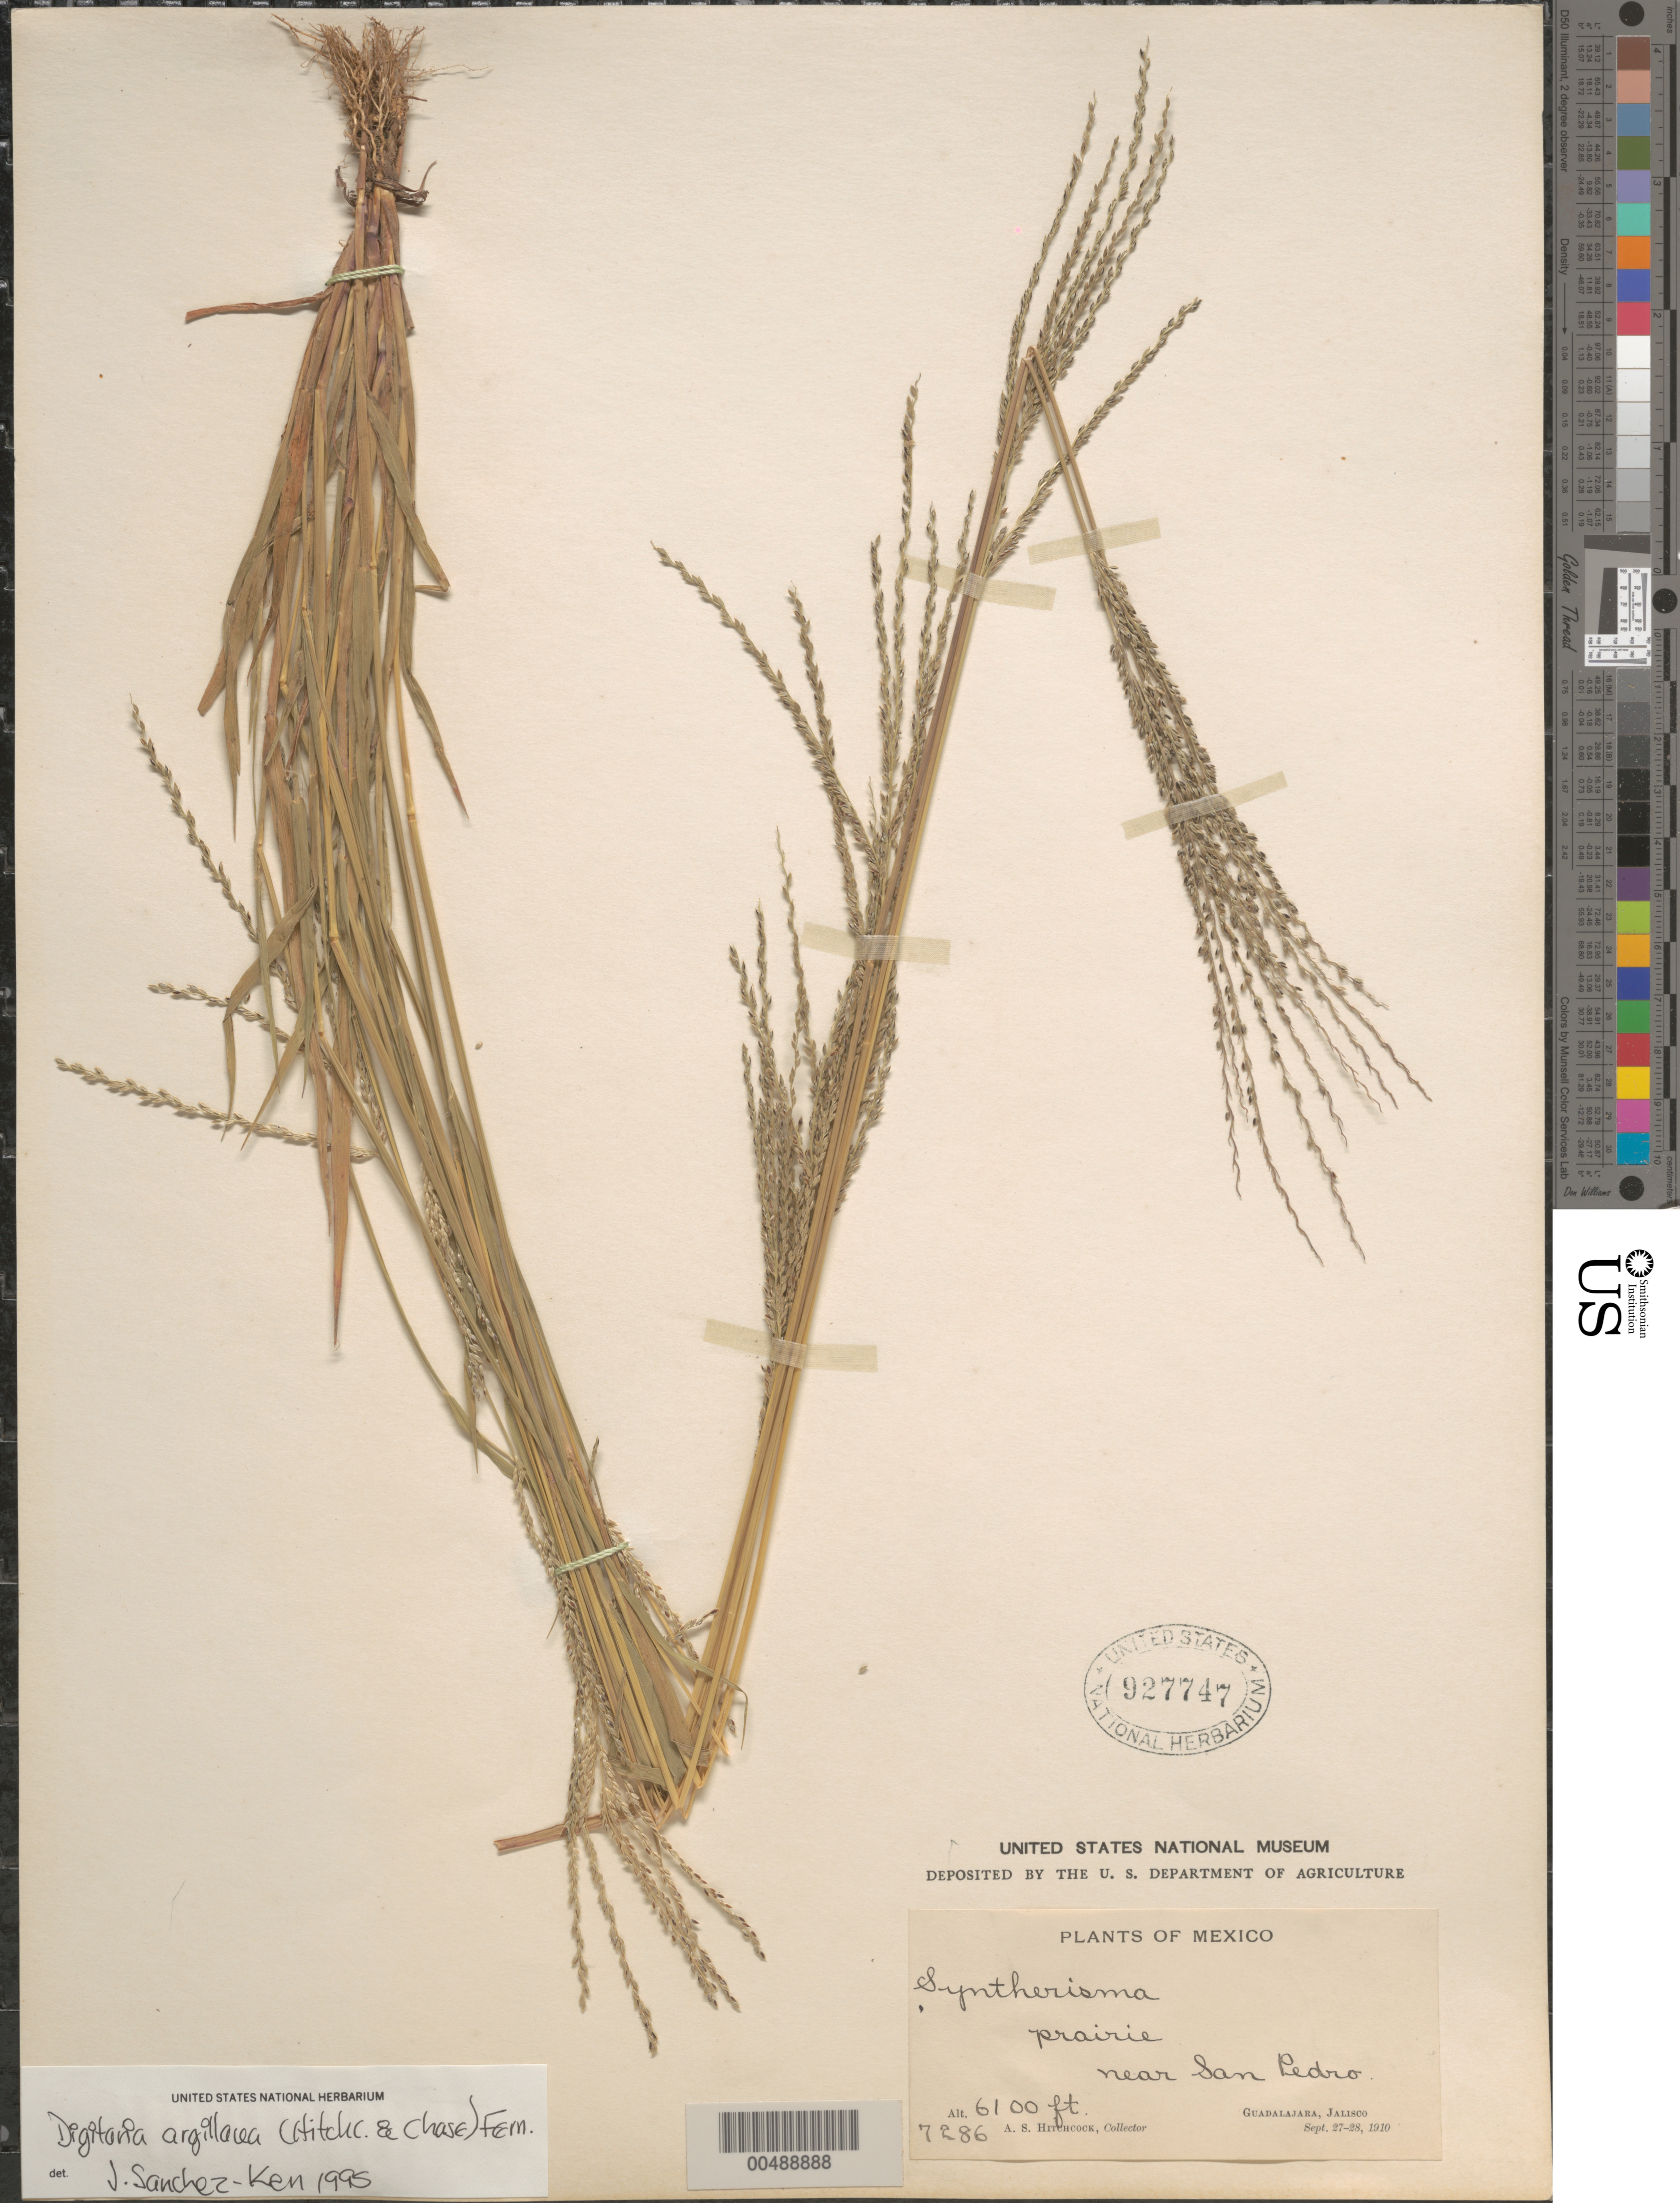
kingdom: Plantae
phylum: Tracheophyta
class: Liliopsida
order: Poales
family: Poaceae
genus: Digitaria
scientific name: Digitaria argillacea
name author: (Hitchc. & Chase) Fernald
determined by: Sánchez-Ken, J. G.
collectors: A. S. Hitchcock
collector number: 7286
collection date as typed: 27 Sep 1910 to 28 Sep 1910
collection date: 1910-09-27/1910-09-28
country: Mexico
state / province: Jalisco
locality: Guadalajara, near San Pedro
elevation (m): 1859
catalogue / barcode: US 927747